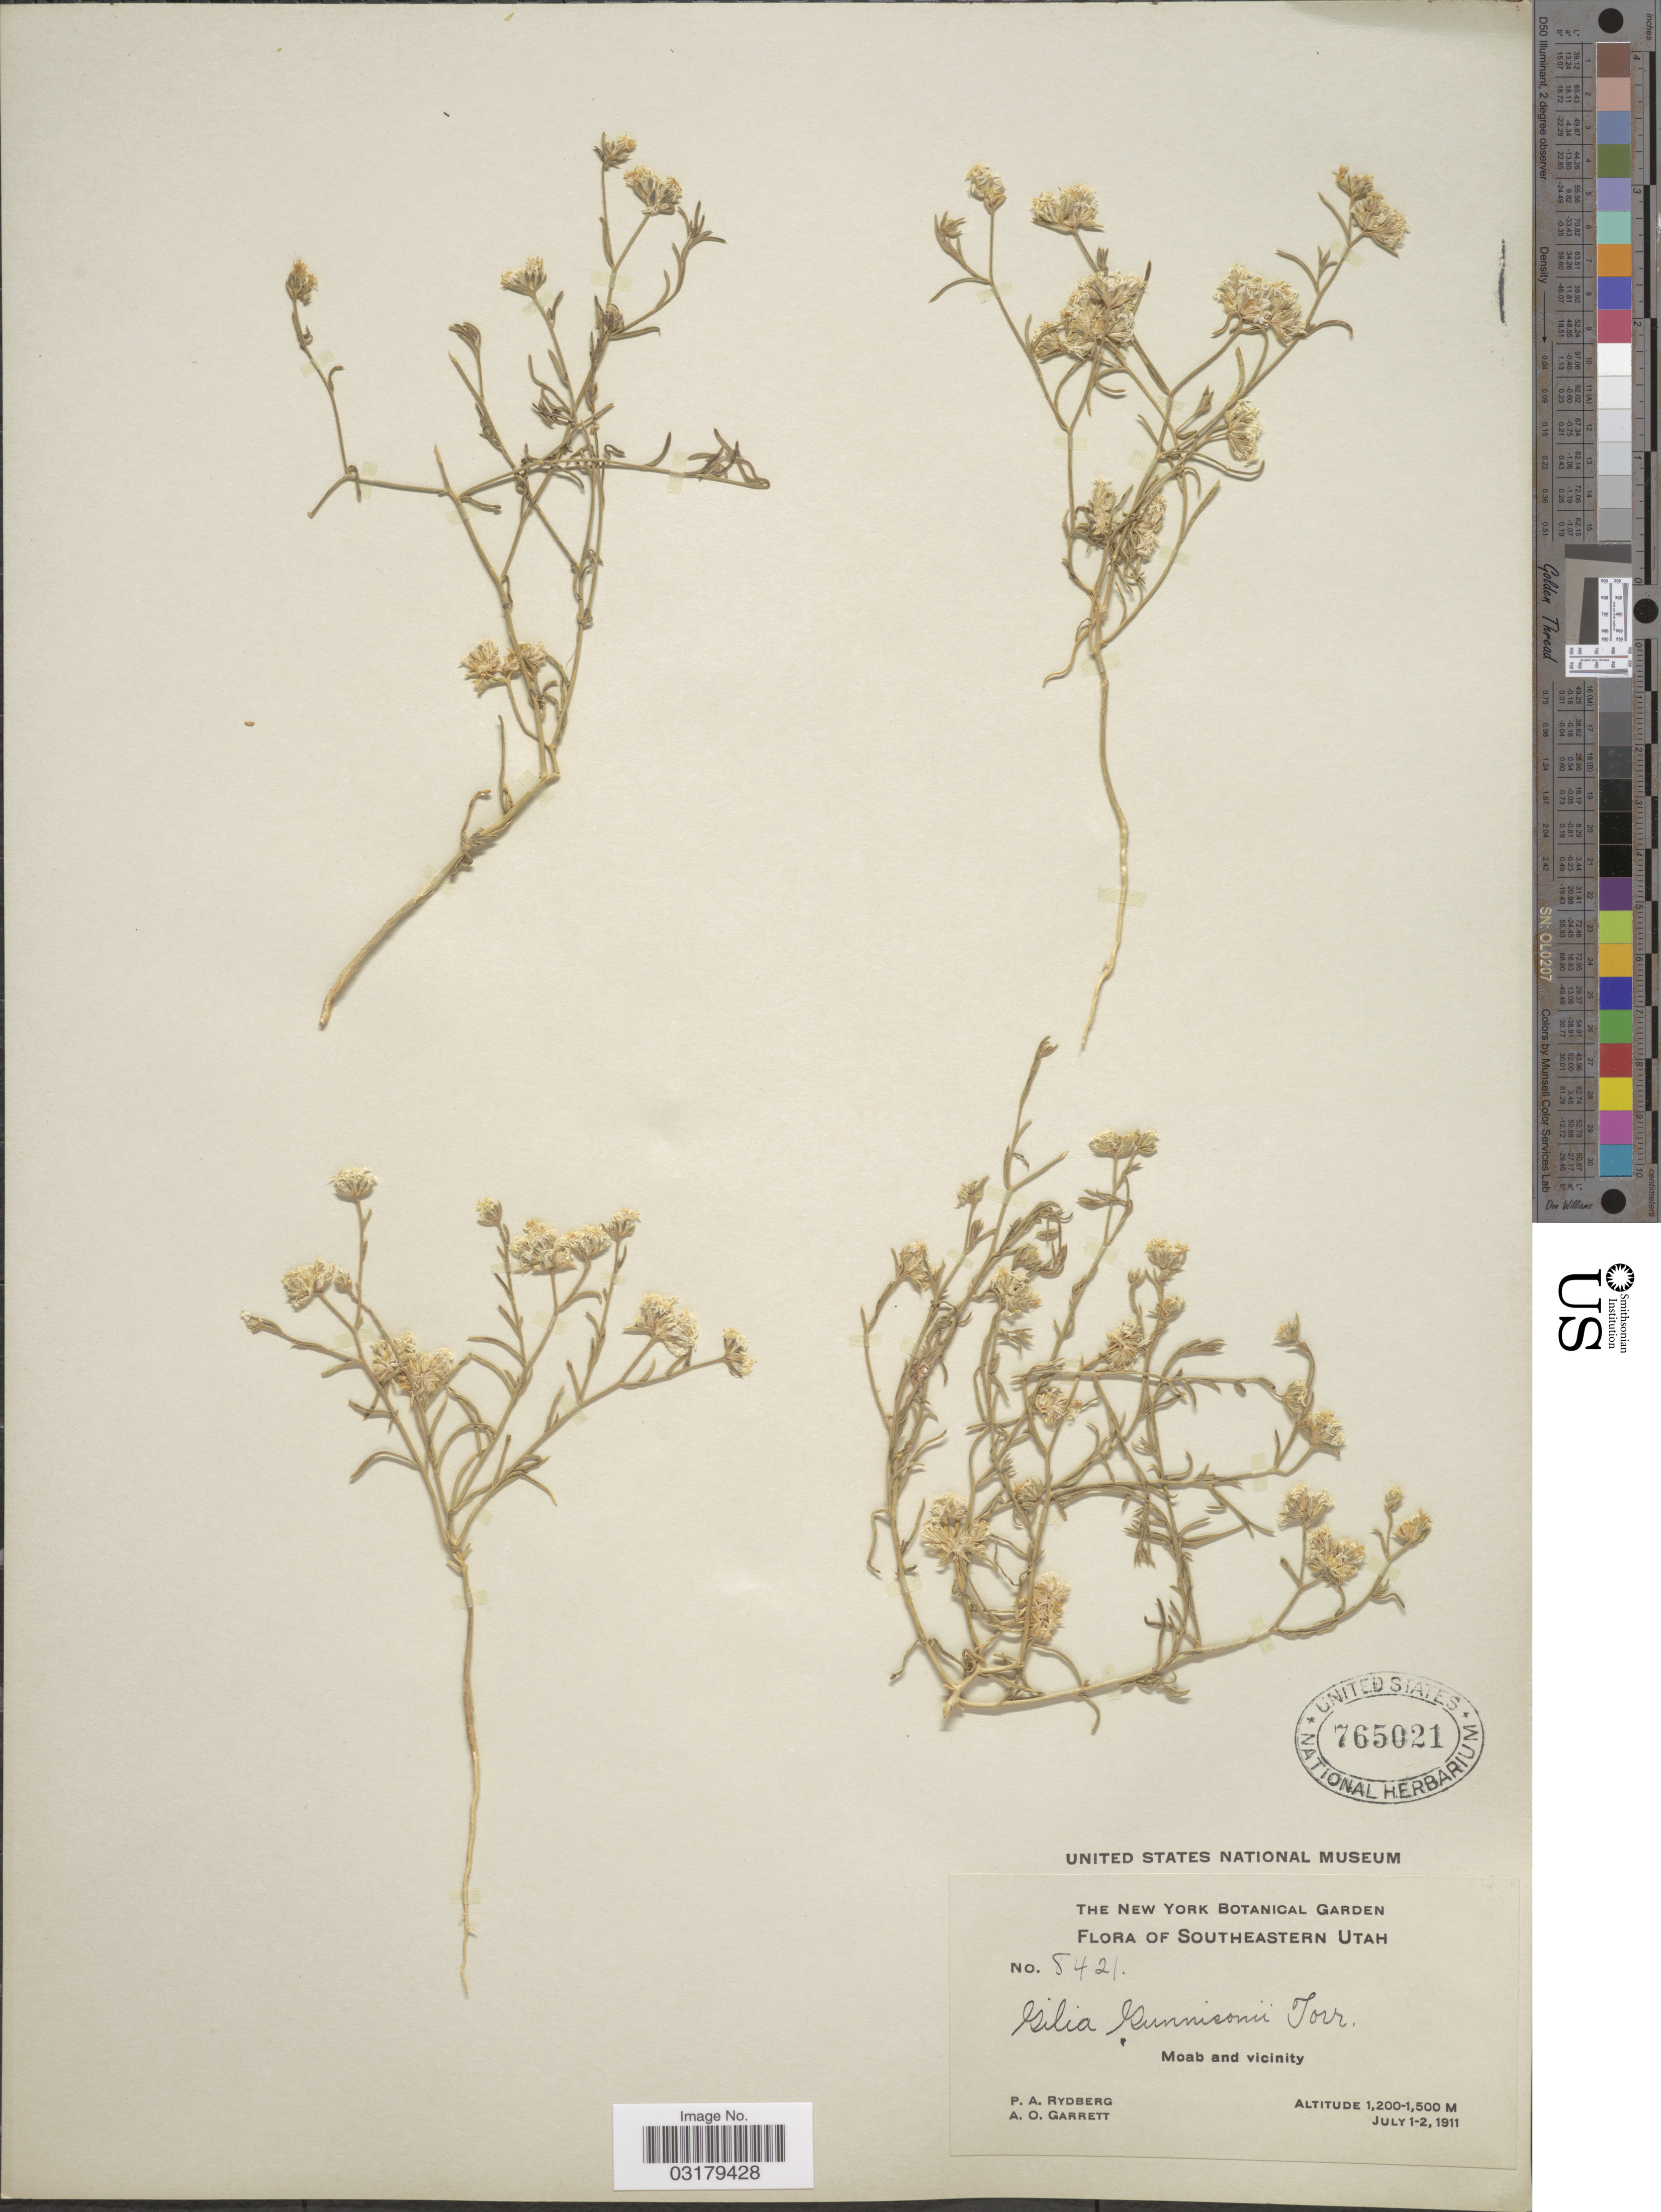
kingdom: Plantae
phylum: Tracheophyta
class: Magnoliopsida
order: Ericales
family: Polemoniaceae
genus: Ipomopsis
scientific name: Ipomopsis gunnisonii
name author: (Torr. & A. Gray) V.E. Grant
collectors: P. A. Rydberg & A. O. Garrett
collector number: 8421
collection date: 1911-07-01/1911-07-02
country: United States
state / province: Utah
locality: Southeastern Utah. Moab and vicinity.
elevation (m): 1200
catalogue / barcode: US 765021